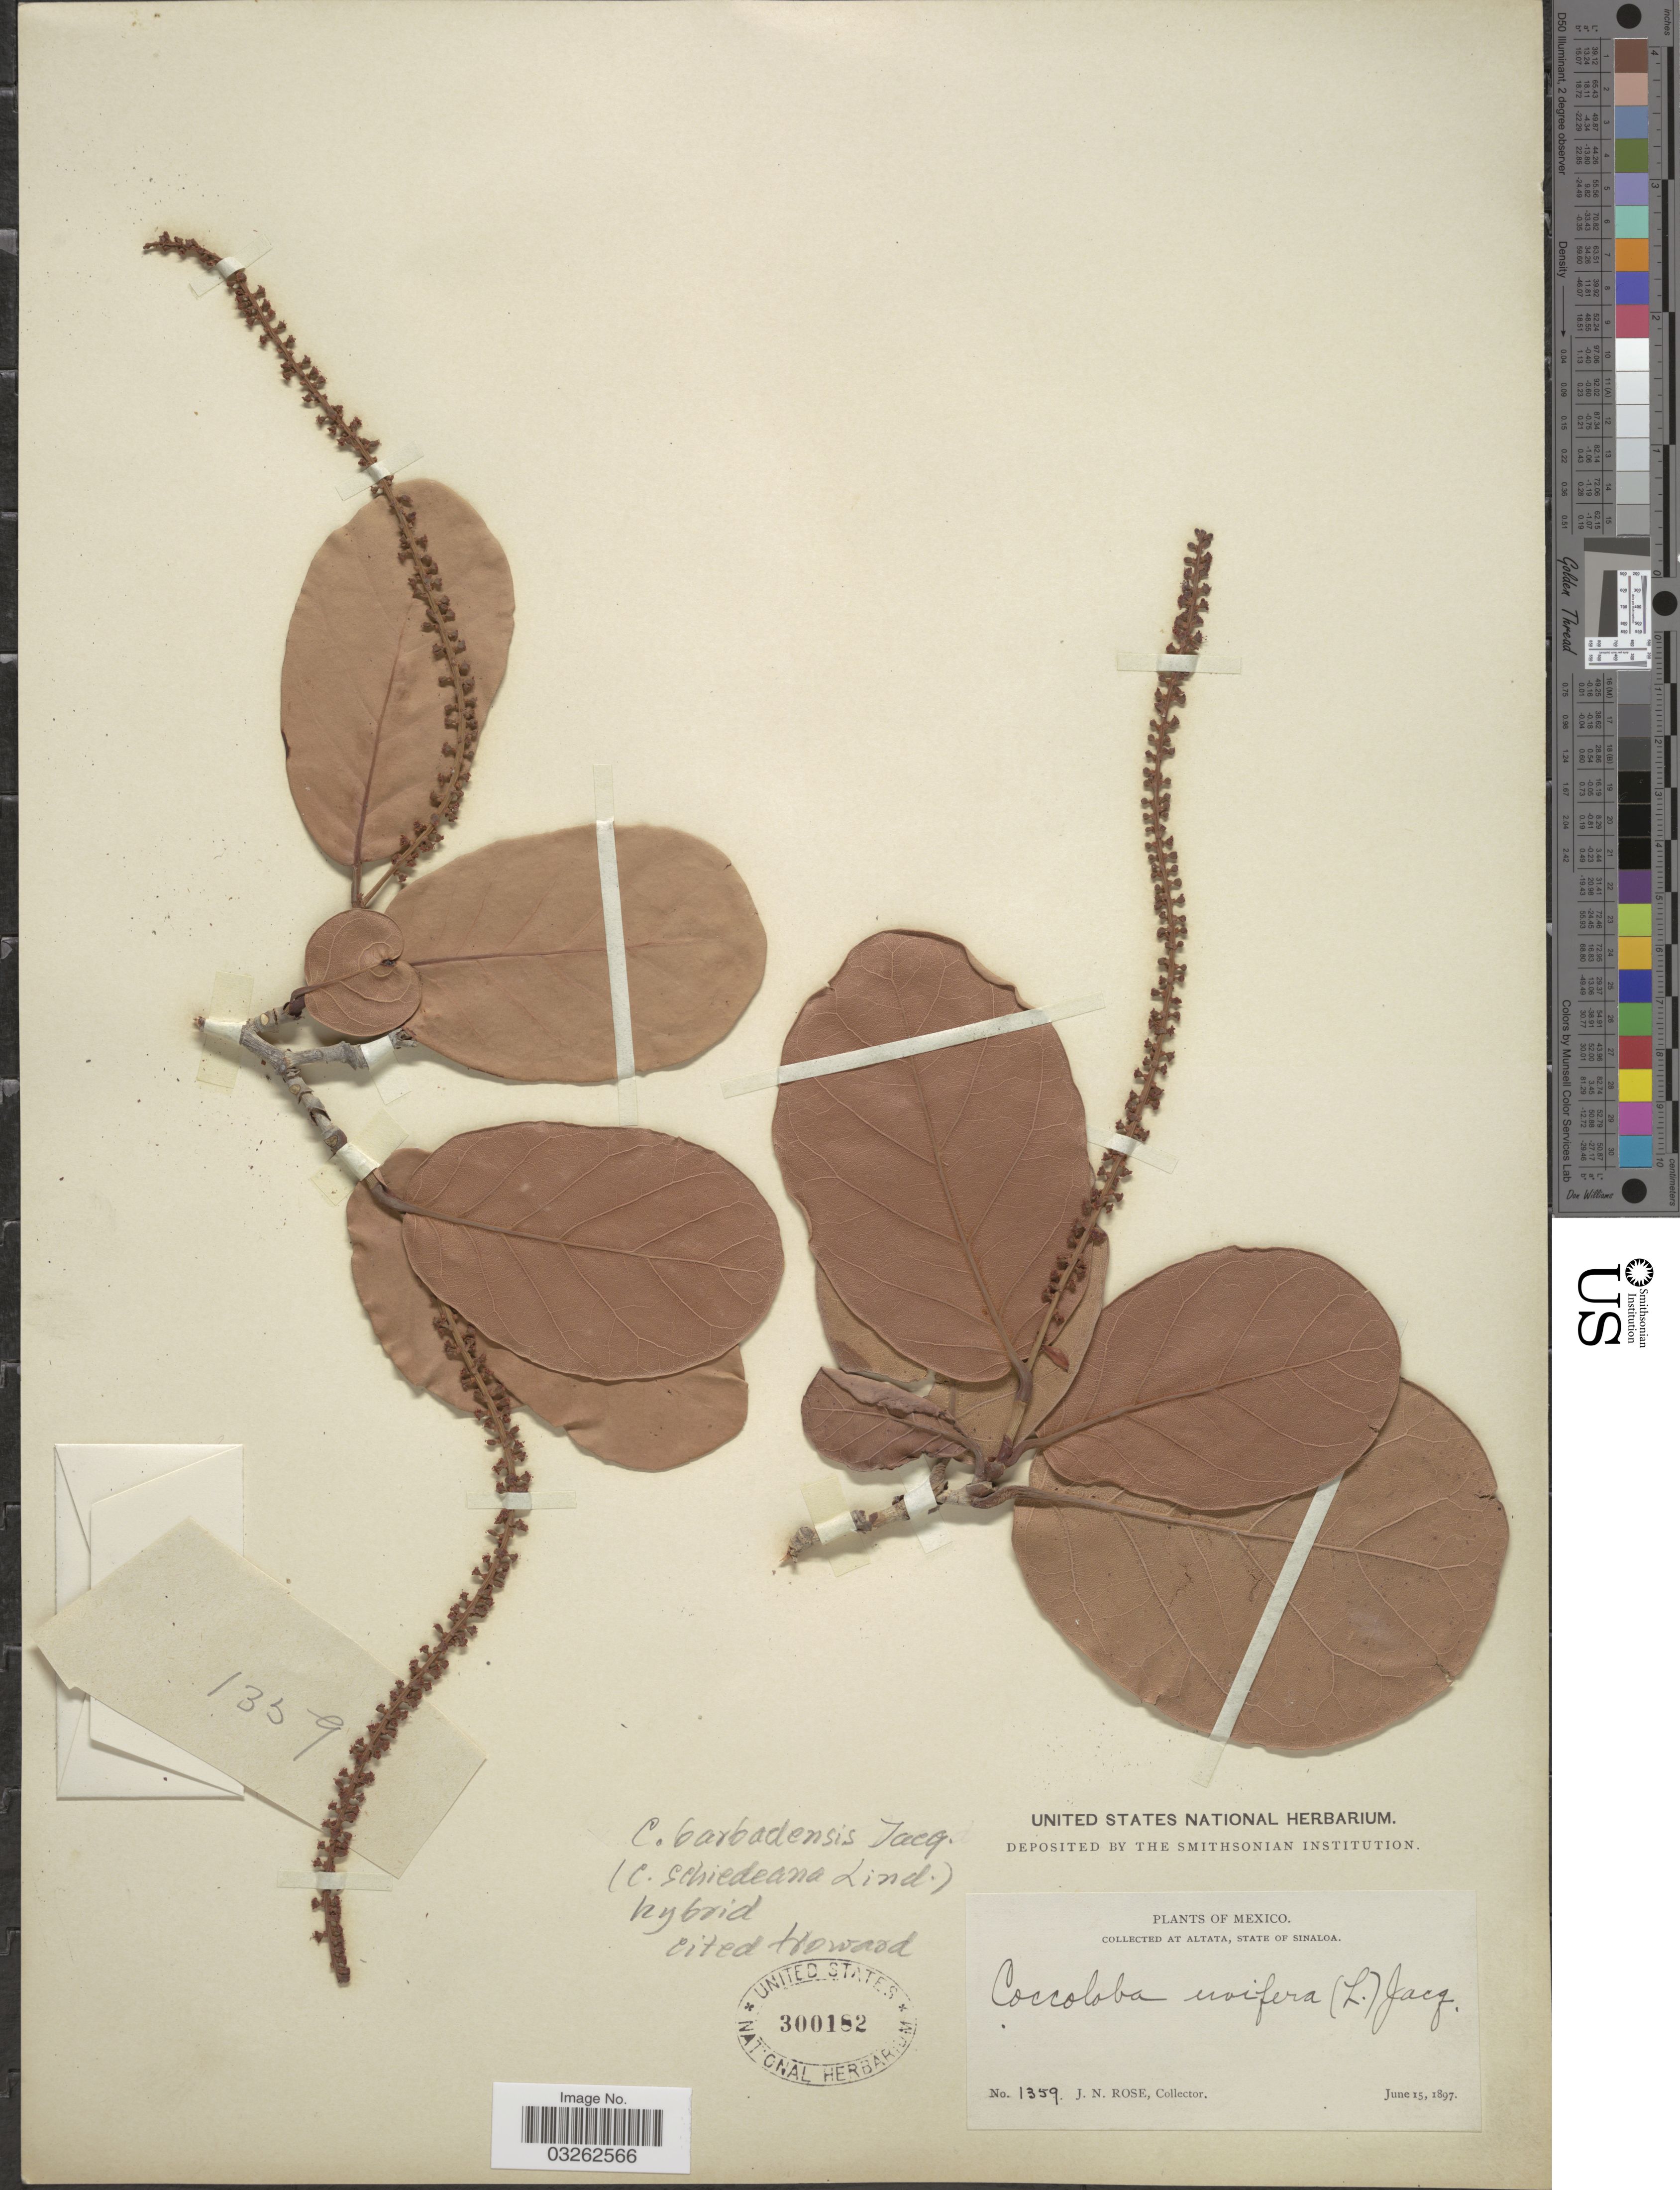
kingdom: Plantae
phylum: Tracheophyta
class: Magnoliopsida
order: Caryophyllales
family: Polygonaceae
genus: Coccoloba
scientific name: Coccoloba barbadensis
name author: Jacq.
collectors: J. N. Rose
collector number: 1359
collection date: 1897-06-15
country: Mexico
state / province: Sinaloa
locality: At Altata.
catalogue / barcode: US 300182